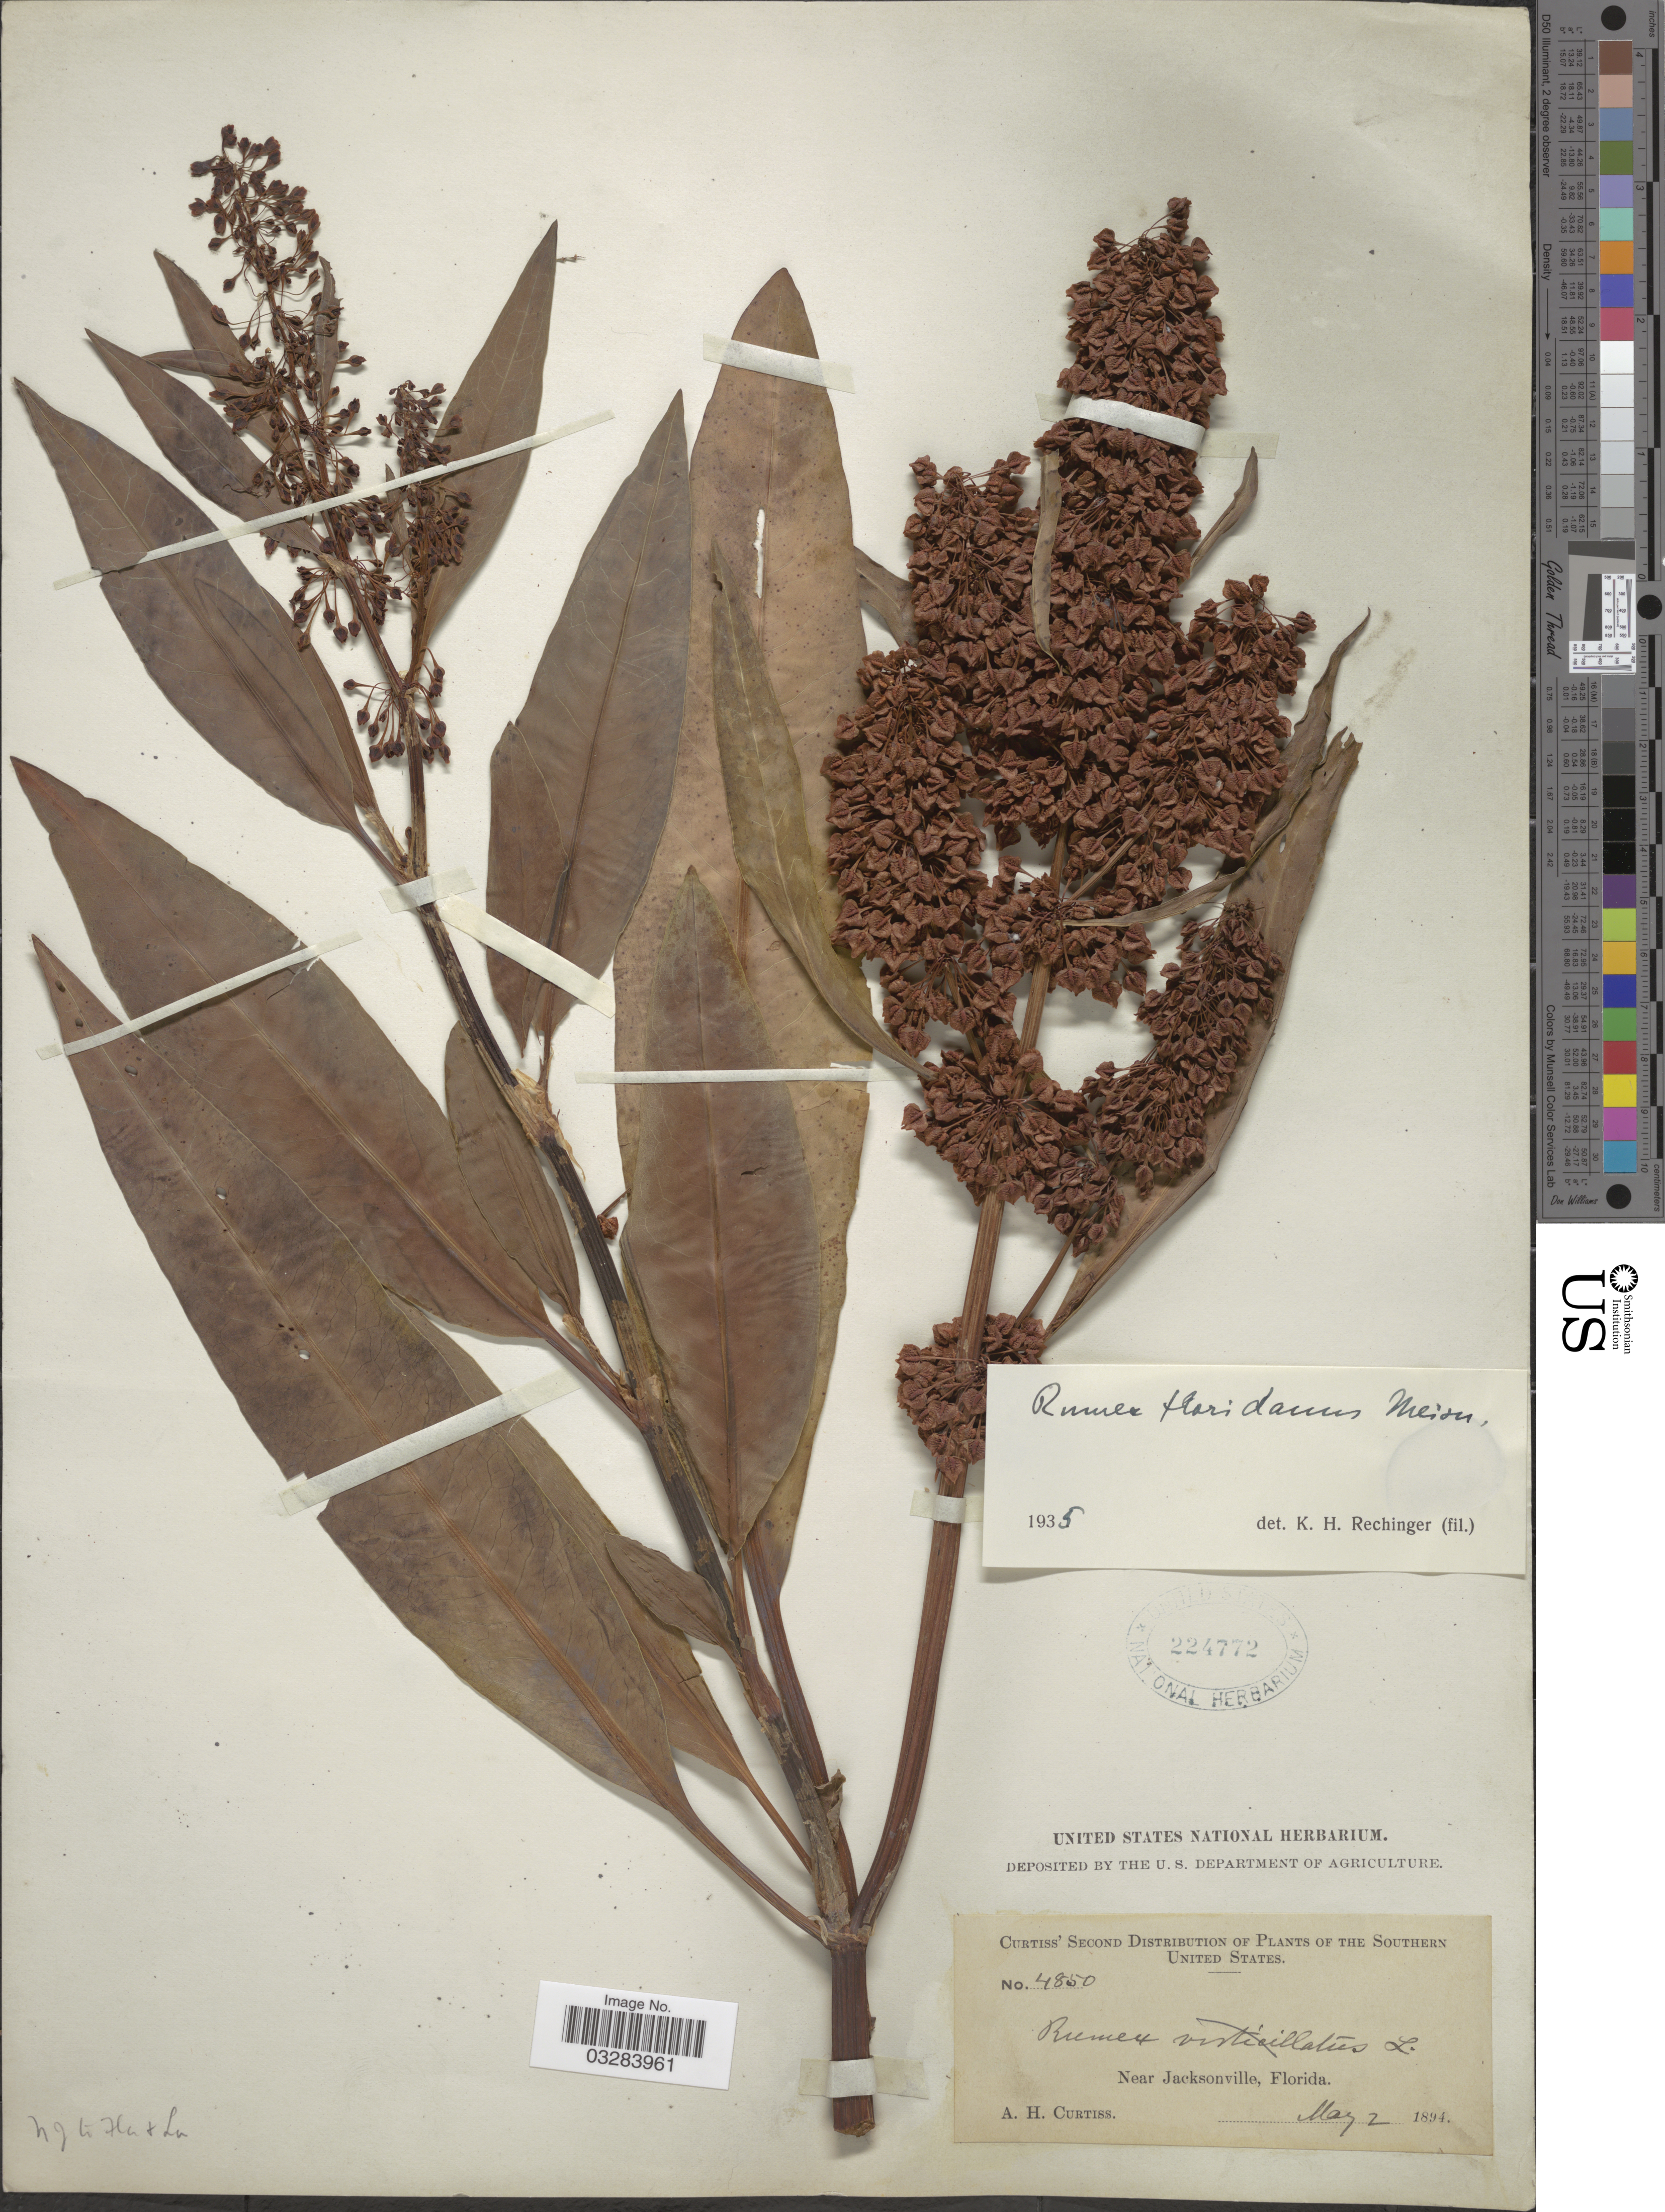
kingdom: Plantae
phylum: Tracheophyta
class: Magnoliopsida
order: Caryophyllales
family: Polygonaceae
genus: Rumex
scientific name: Rumex floridanus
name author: Meisn.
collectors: A. H. Curtiss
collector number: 4850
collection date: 1894-05-02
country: United States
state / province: Florida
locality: Southern United States. Near Jacksonville.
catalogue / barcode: US 224772